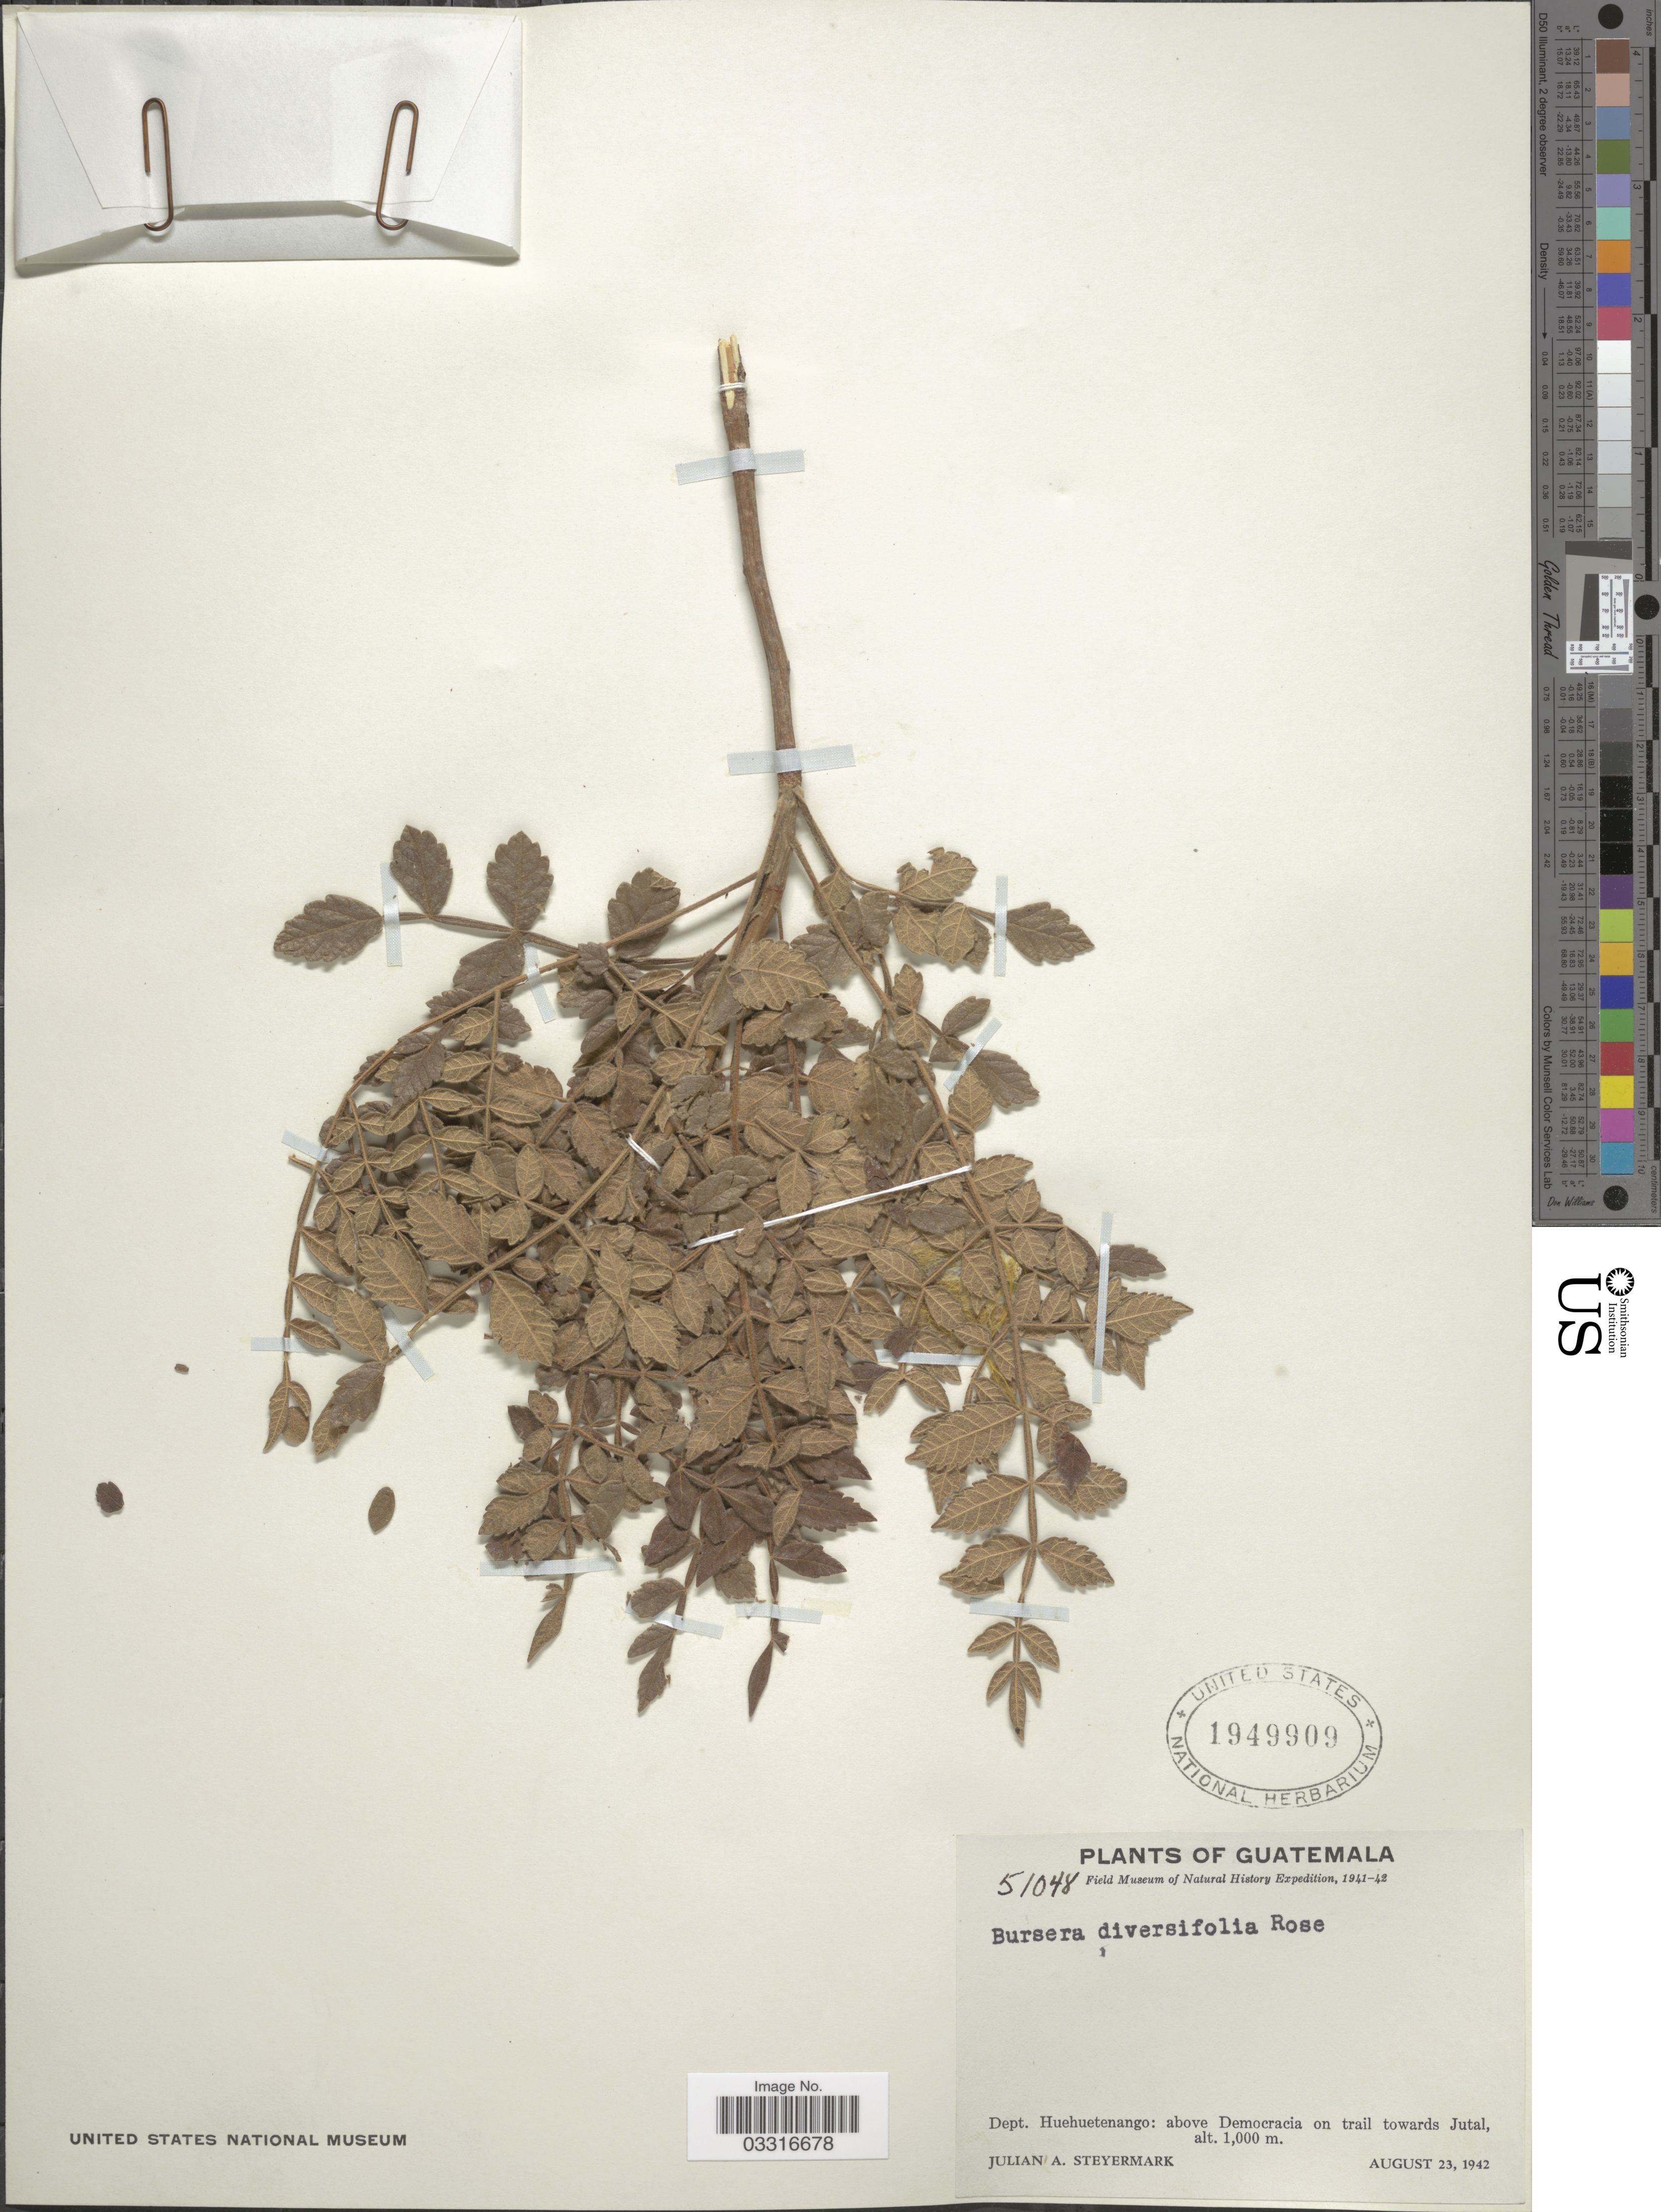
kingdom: Plantae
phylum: Tracheophyta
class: Magnoliopsida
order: Sapindales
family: Burseraceae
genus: Bursera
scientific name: Bursera diversifolia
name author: Rose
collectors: J. Steyermark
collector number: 51048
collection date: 1942-08-23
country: Guatemala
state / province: Huehuetenango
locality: Dept. Huehuetenango: above Democracia on trail towards Jutal.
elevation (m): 1000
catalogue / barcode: US 1949909